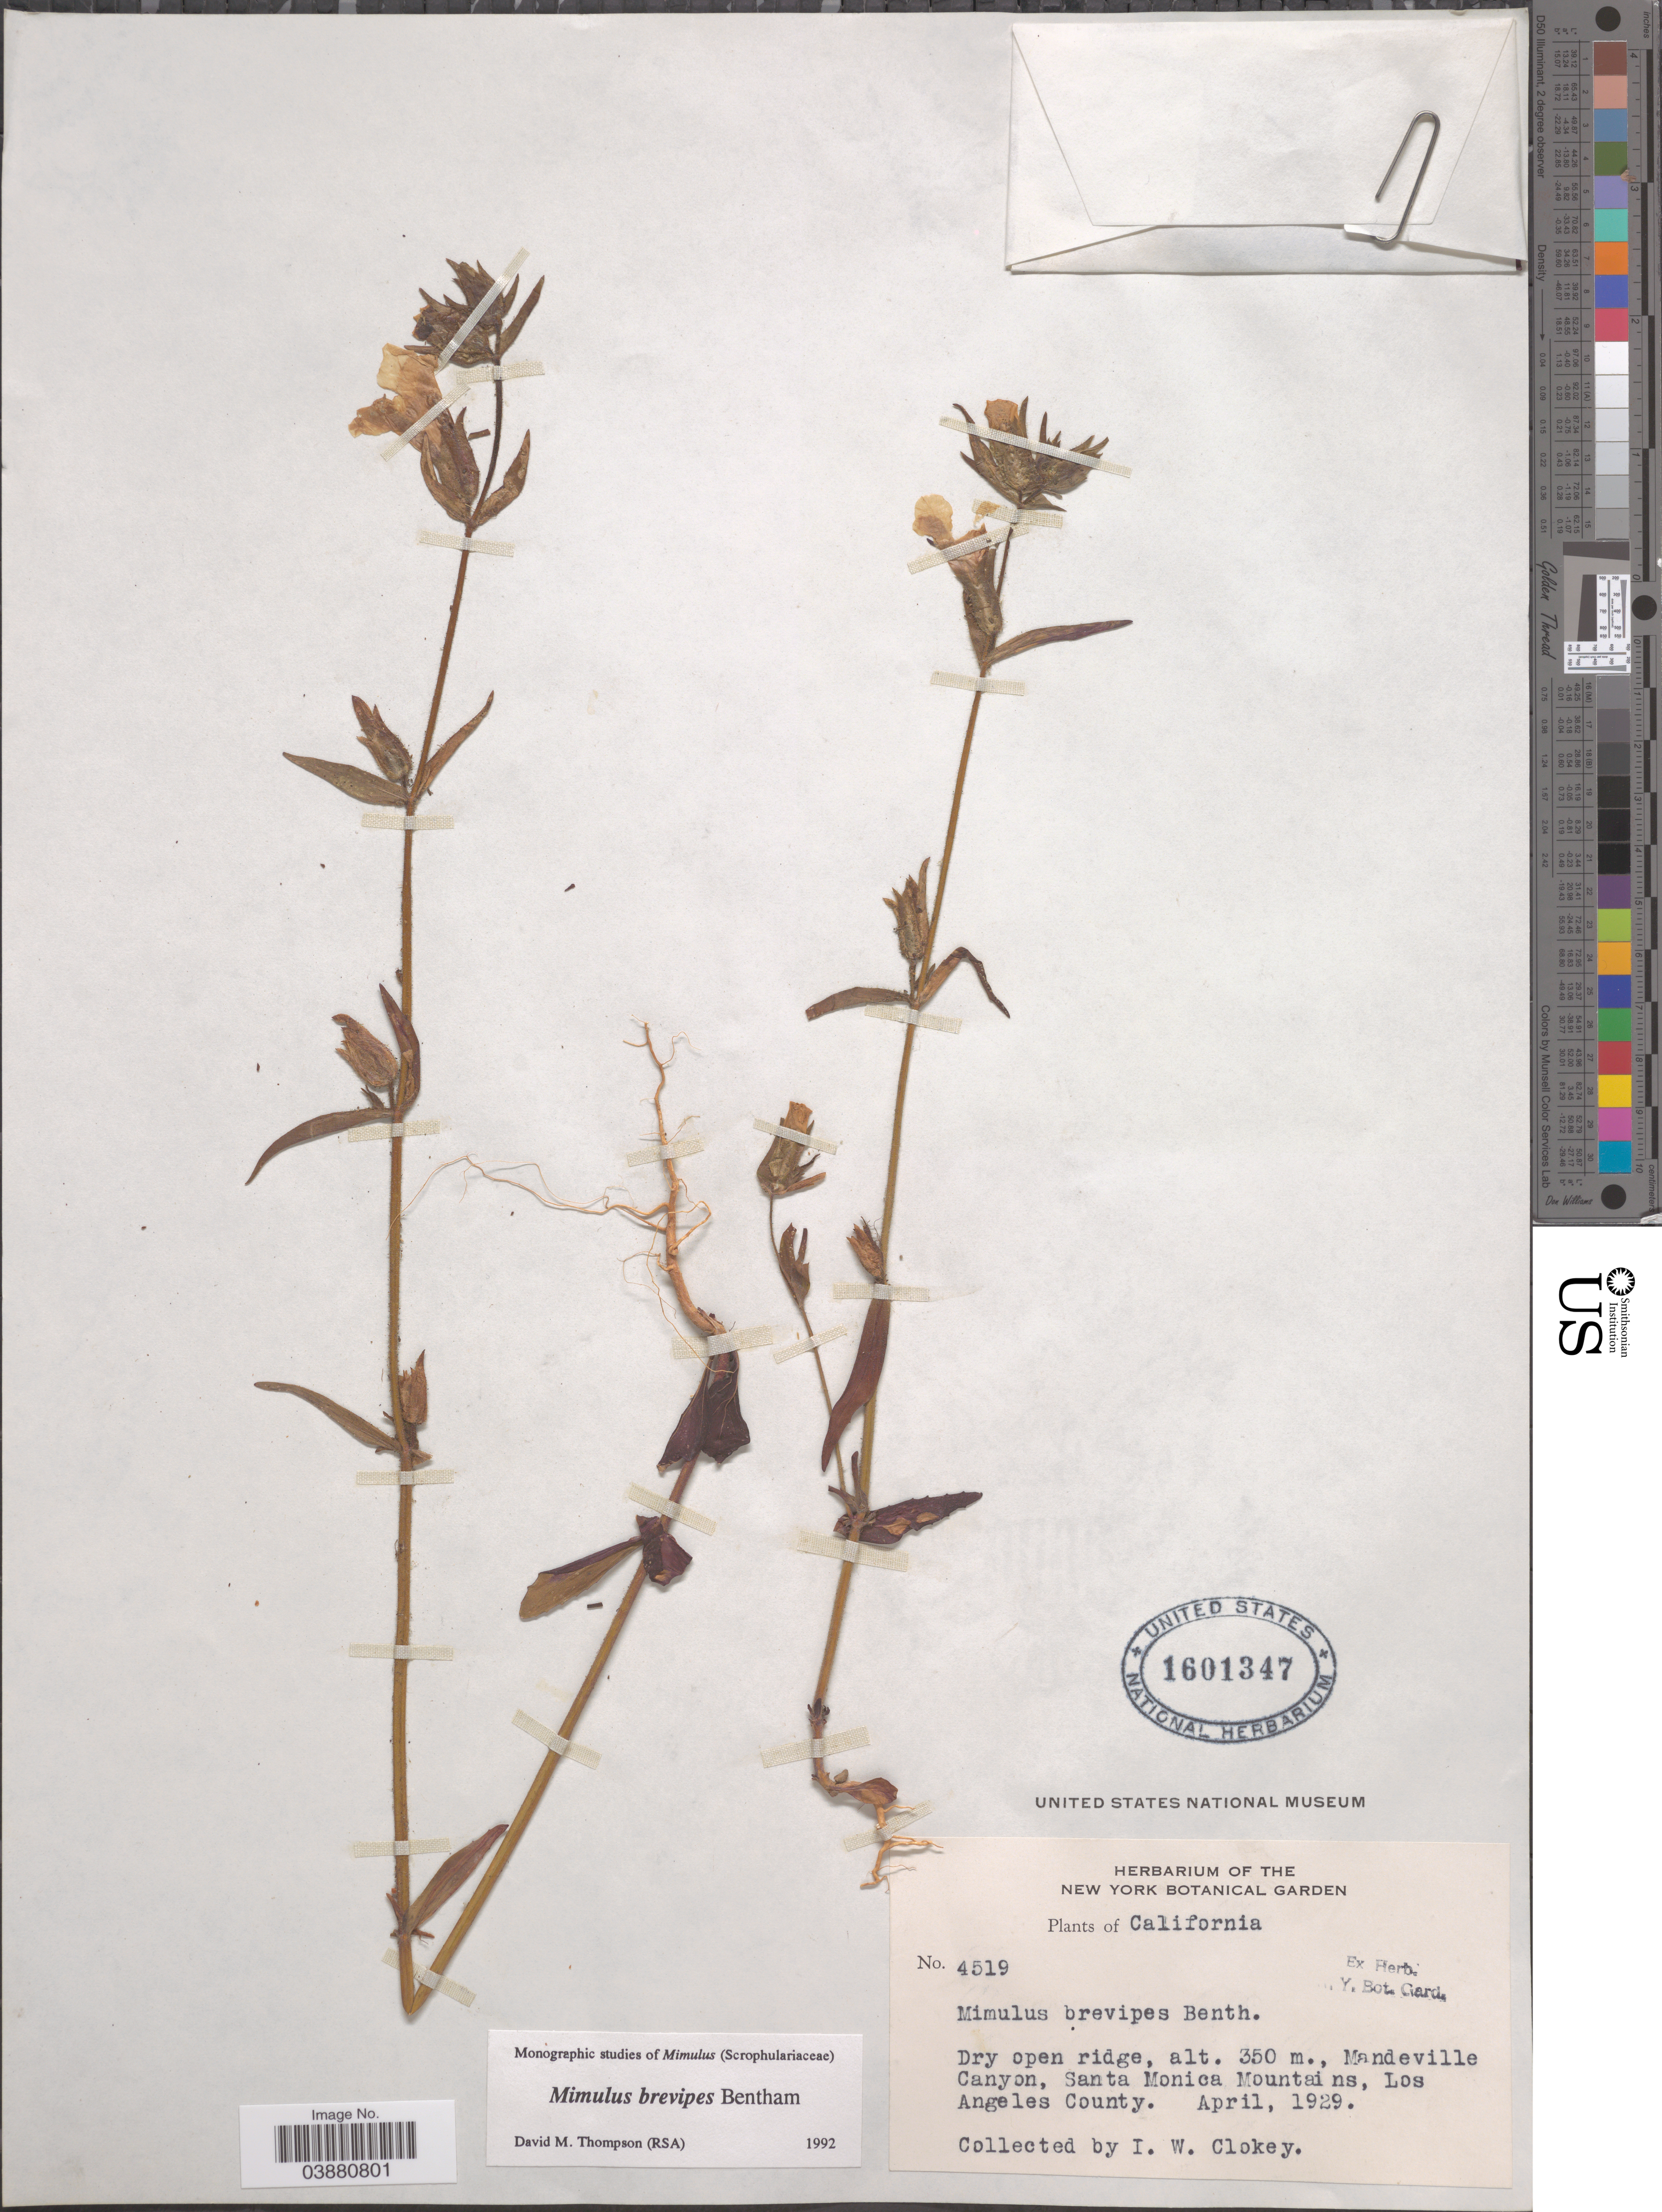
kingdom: Plantae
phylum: Tracheophyta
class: Magnoliopsida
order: Lamiales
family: Phrymaceae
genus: Mimulus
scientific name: Mimulus brevipes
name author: Benth.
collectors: I. W. Clokey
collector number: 4519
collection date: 1929-04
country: United States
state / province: California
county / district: Los Angeles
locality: Mandeville Canyon, Santa Monica Mountains, Los Angeles County.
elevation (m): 350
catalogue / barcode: US 1601347